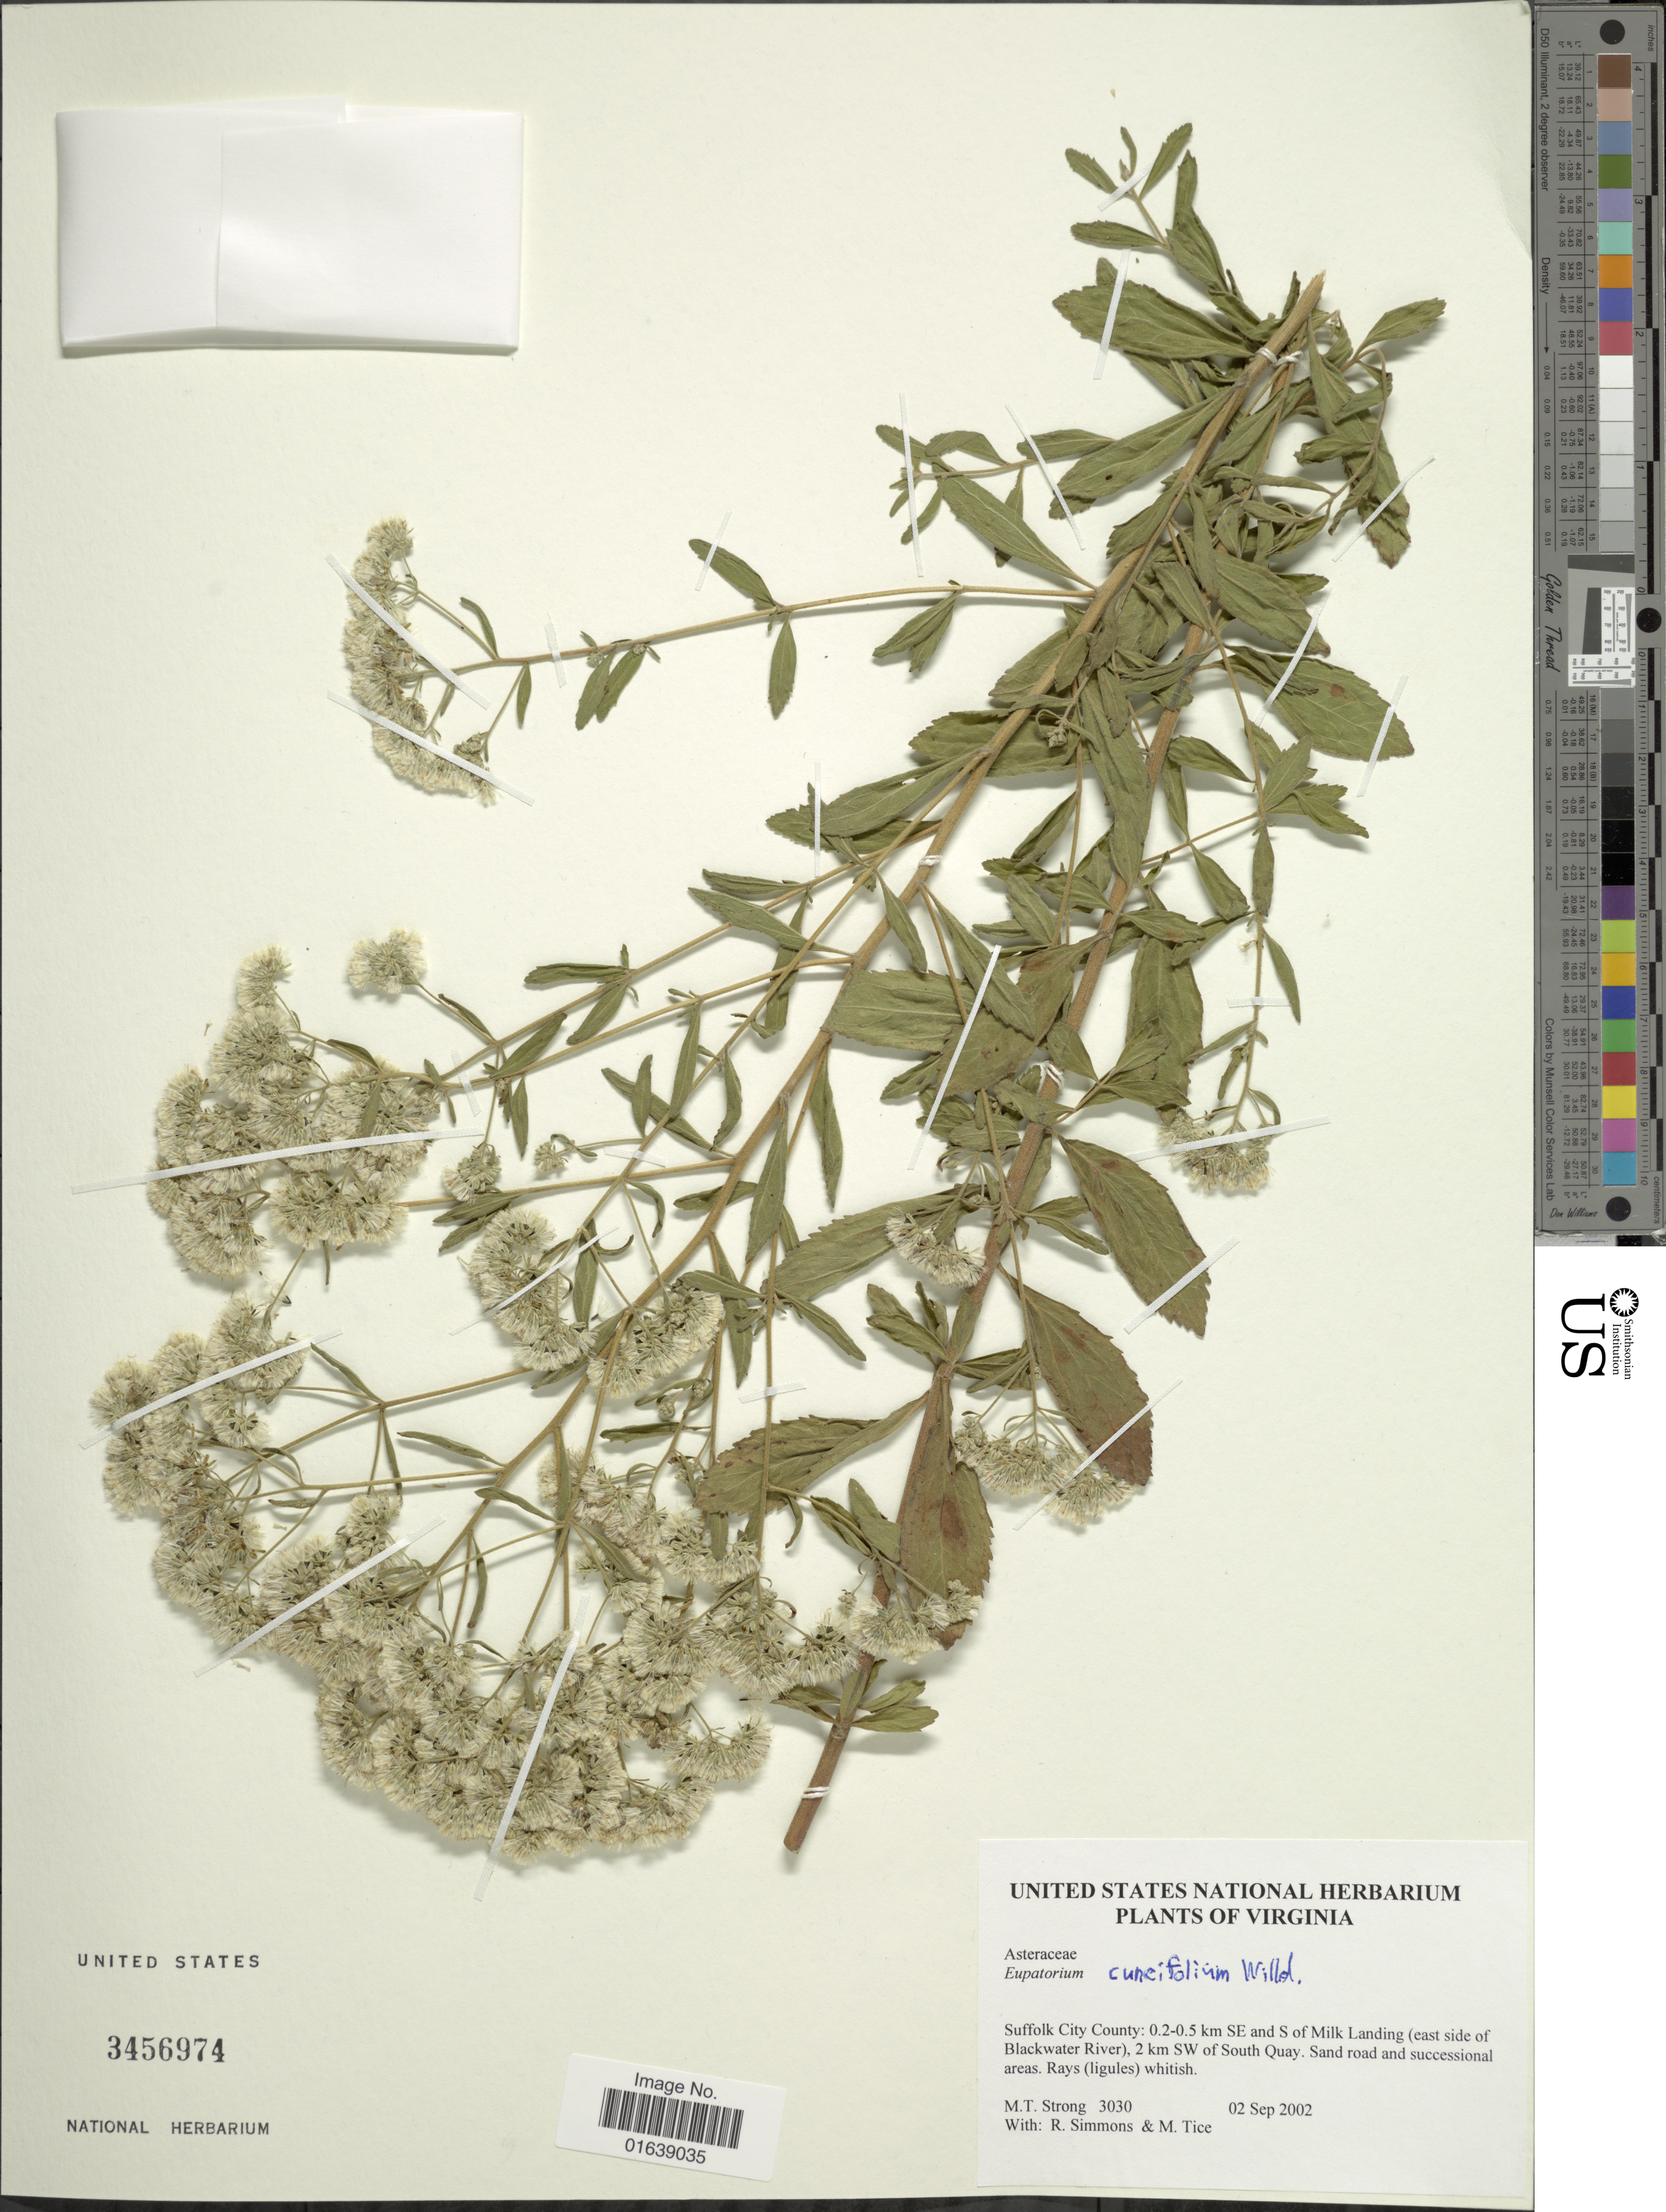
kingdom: Plantae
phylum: Tracheophyta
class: Magnoliopsida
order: Asterales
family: Asteraceae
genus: Eupatorium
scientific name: Eupatorium cuneifolium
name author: Willd.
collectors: M. T. Strong, R. Simmons & M. Tice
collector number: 3030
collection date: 2002-09-02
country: United States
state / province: Virginia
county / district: City of Suffolk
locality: Virginia. Suffolk City County: 0.2-0.5 km SE and S of Milk Landing (east side of Blackwater River), 2 km SW of South Quay . Sand road and successional areas.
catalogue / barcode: US 3456974